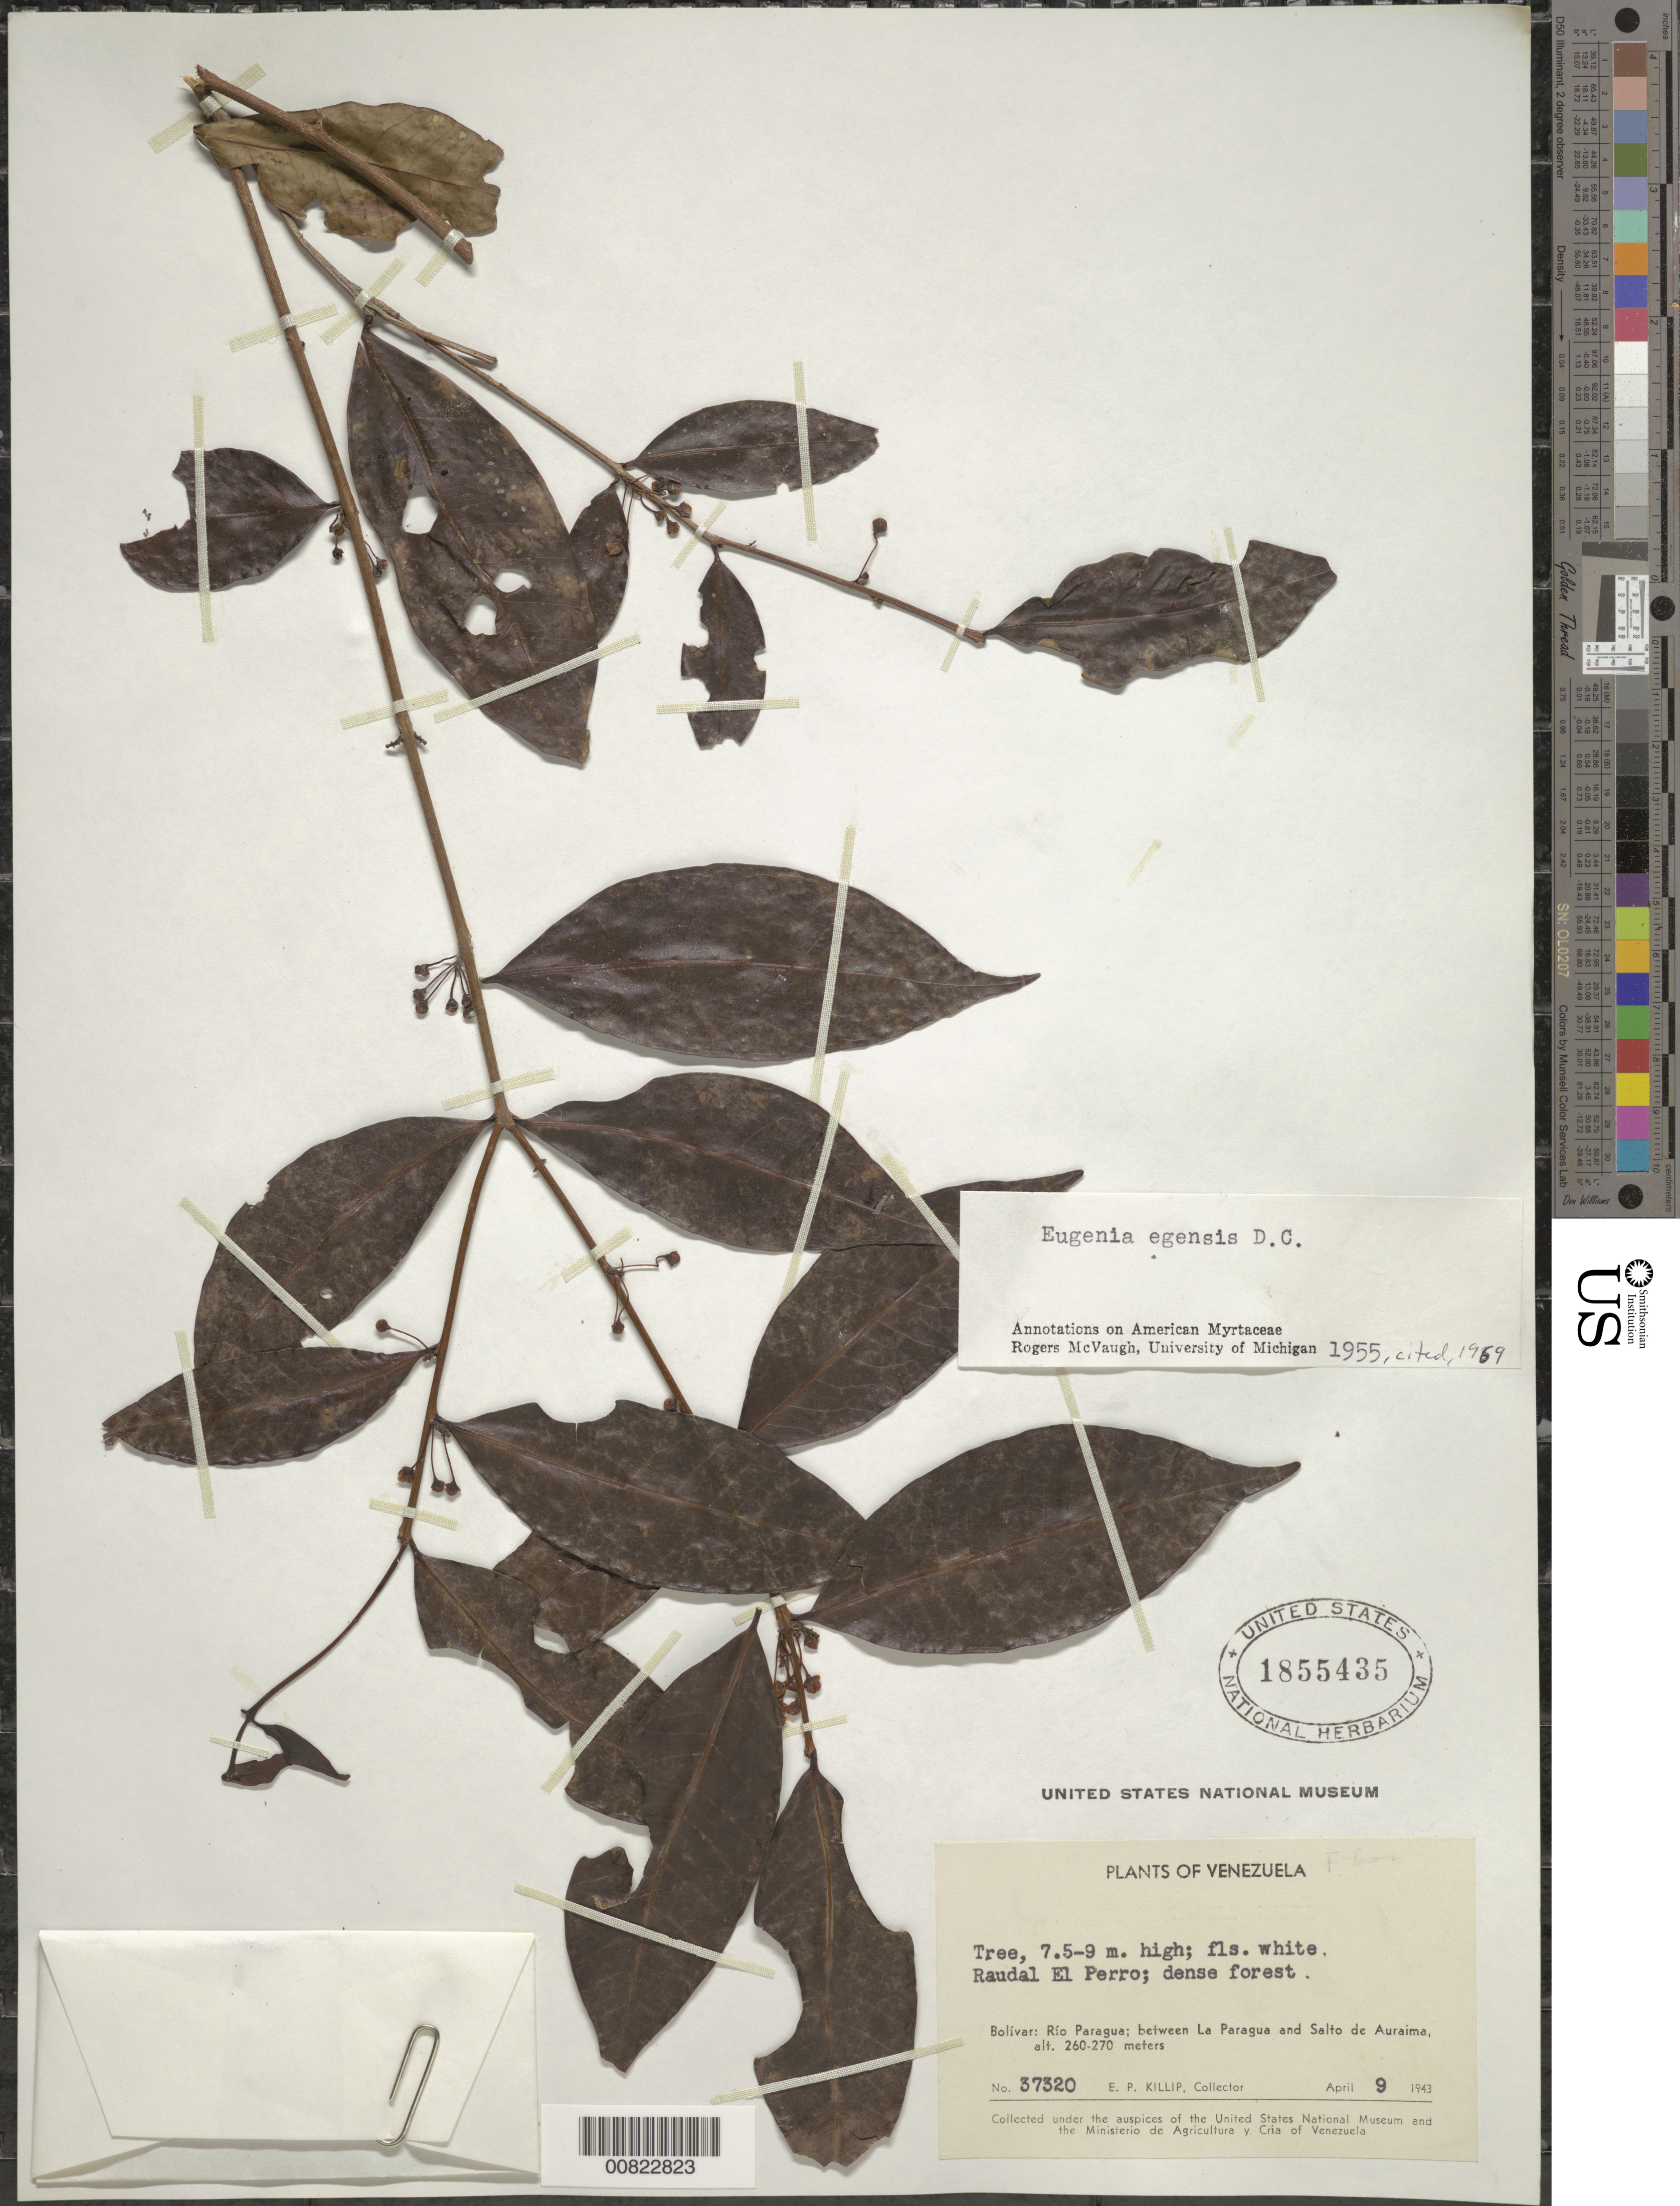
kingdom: Plantae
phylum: Tracheophyta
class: Magnoliopsida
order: Myrtales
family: Myrtaceae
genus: Eugenia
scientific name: Eugenia egensis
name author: DC.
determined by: McVaugh, R.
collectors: E. P. Killip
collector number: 37320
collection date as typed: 9-Apr-43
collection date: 1943-04-09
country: Venezuela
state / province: Bolívar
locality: Raudal El Perro; Río Paragua, between La Paragua and Salto de Auraima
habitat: Dense forest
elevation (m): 260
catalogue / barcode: US 1855435